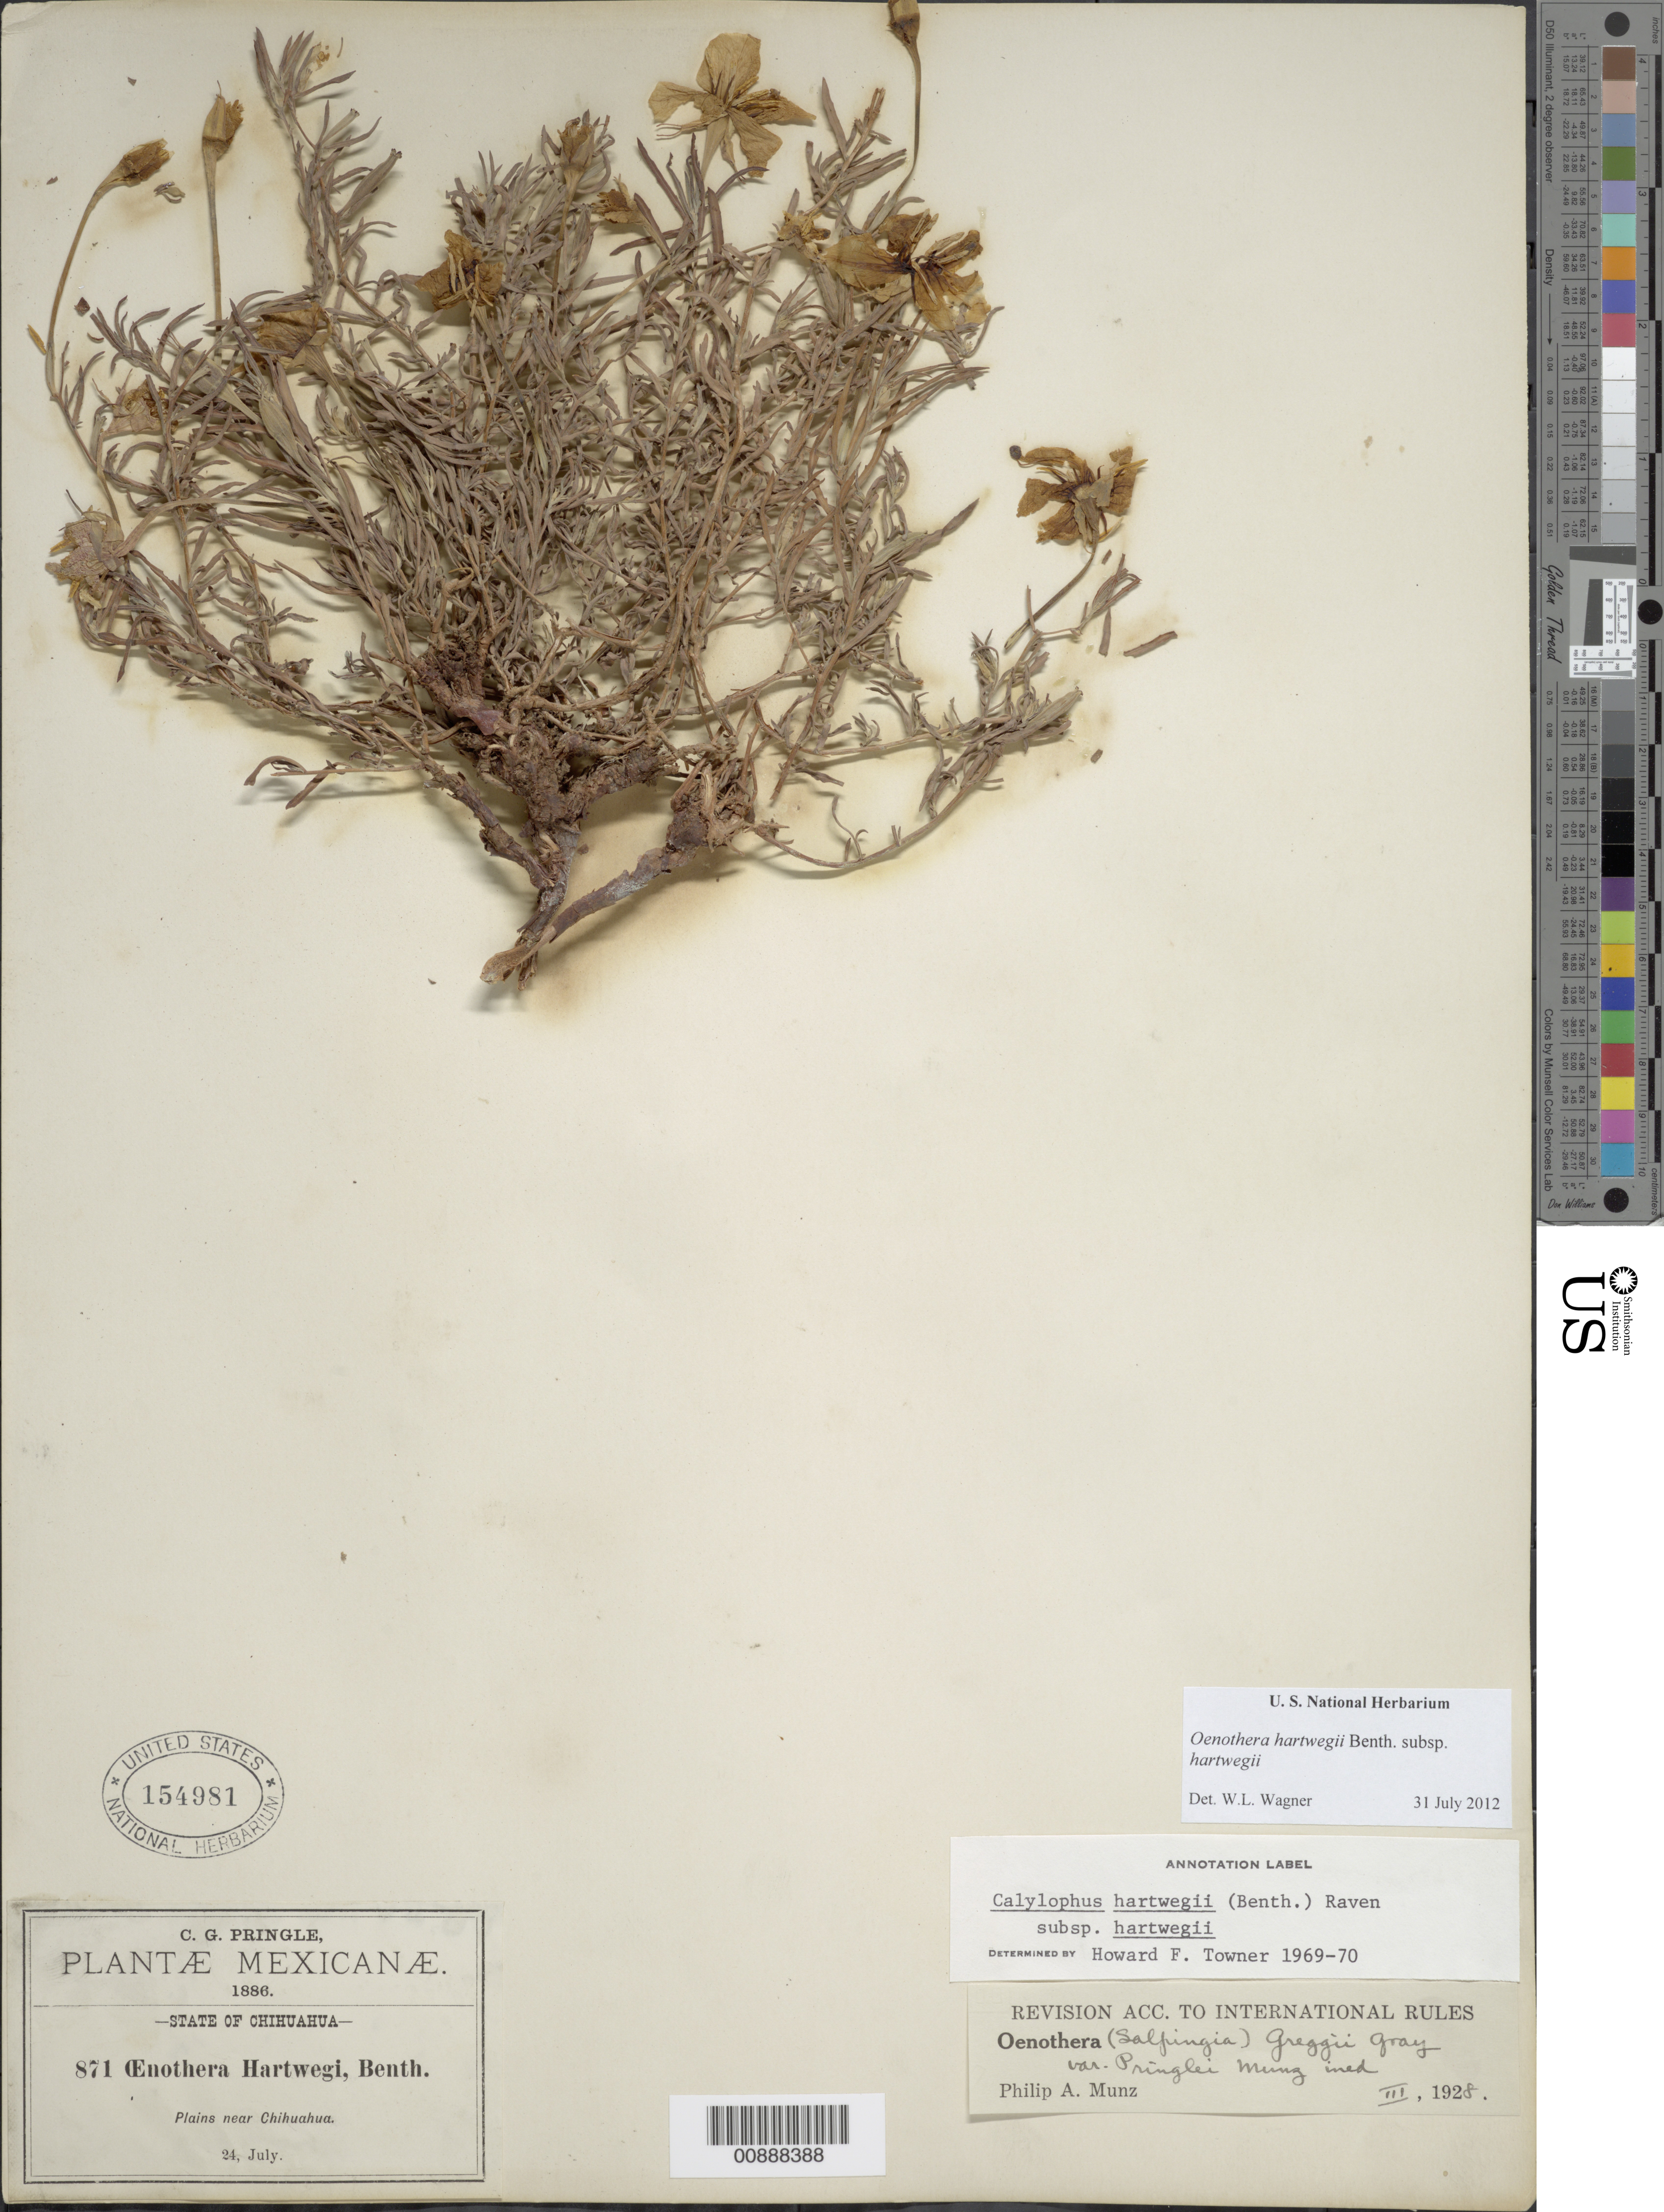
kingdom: Plantae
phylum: Tracheophyta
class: Magnoliopsida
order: Myrtales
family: Onagraceae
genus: Oenothera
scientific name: Oenothera hartwegii subsp. hartwegii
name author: Benth.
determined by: Wagner, W. L., (BOT), Smithsonian Institution - National Museum of Natural History (UNITED STATES)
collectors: C. G. Pringle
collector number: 871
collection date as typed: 24 Jul 1886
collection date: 1886-07-24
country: Mexico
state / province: Chihuahua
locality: Near Chihuahua.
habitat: Plains.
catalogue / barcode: US 154981